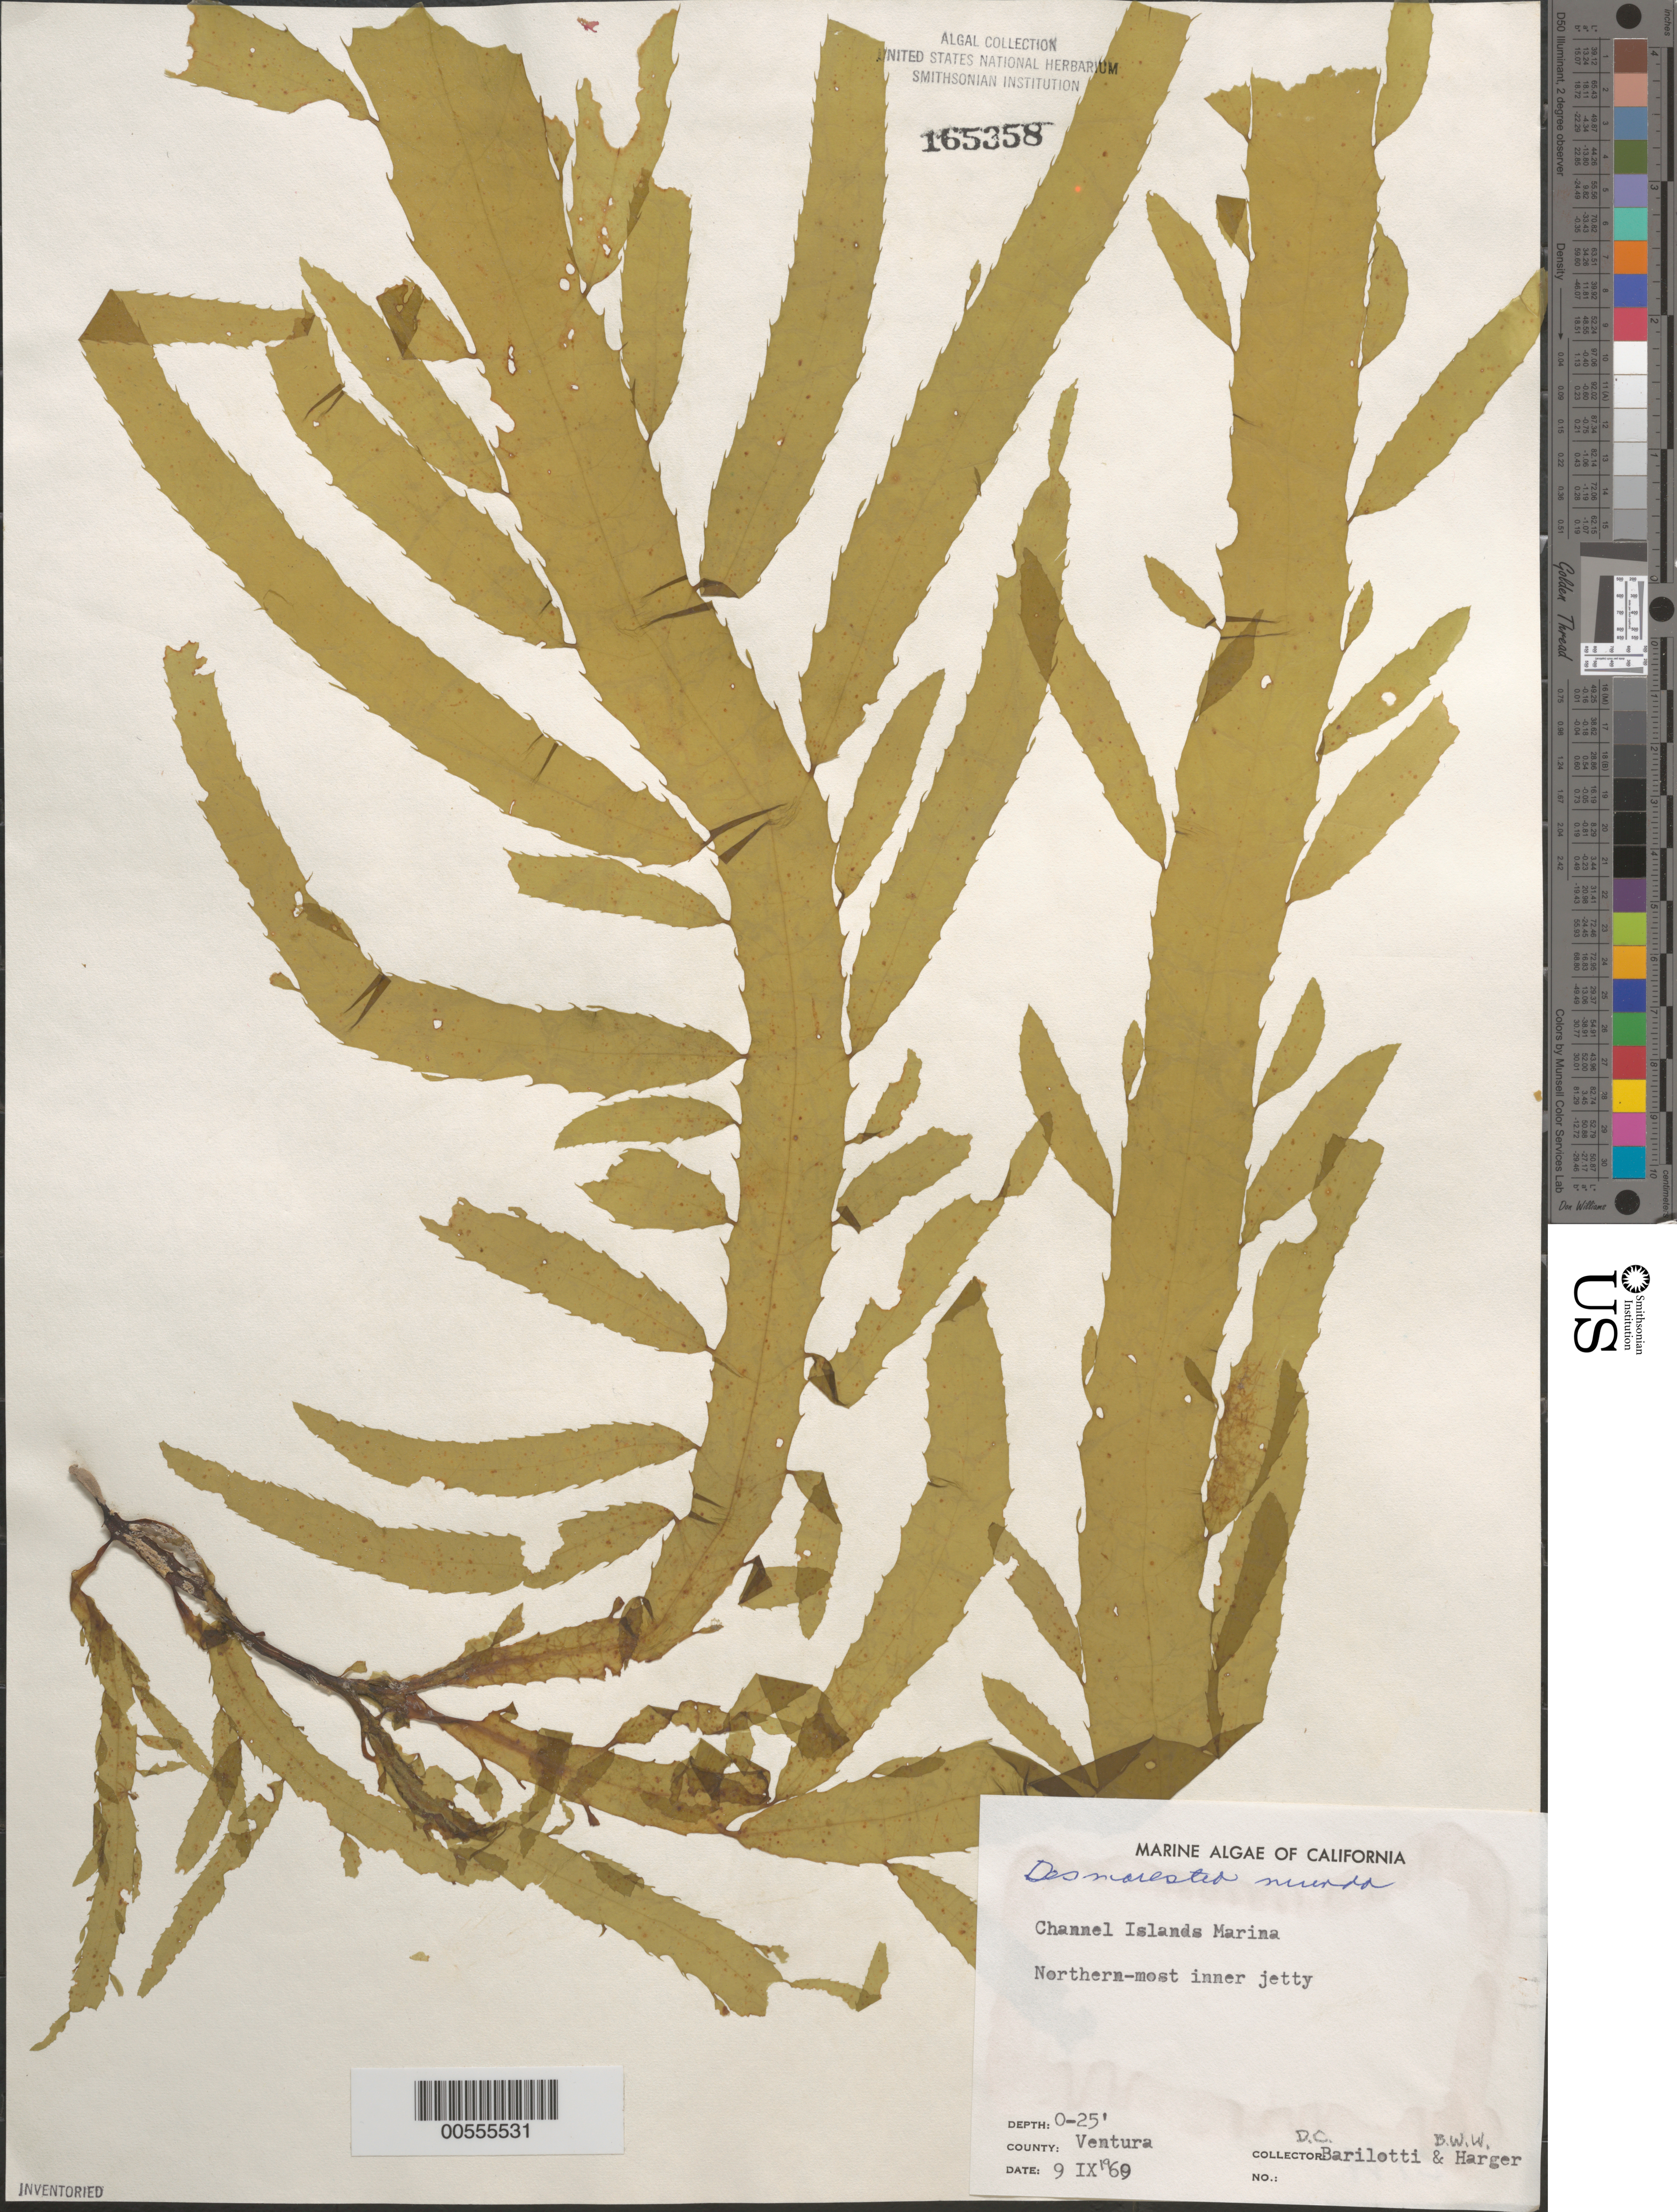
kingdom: Chromista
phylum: Ochrophyta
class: Phaeophyceae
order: Desmarestiales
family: Desmarestiaceae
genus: Desmarestia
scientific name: Desmarestia munda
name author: Setch. & N.L. Gardner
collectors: D. C. Barilotti & B. W. Harger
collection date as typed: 09 Sep 1969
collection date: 1969-09-09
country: United States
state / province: California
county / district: Ventura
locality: Channel Islands Marina, Ventura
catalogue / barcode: US 165358